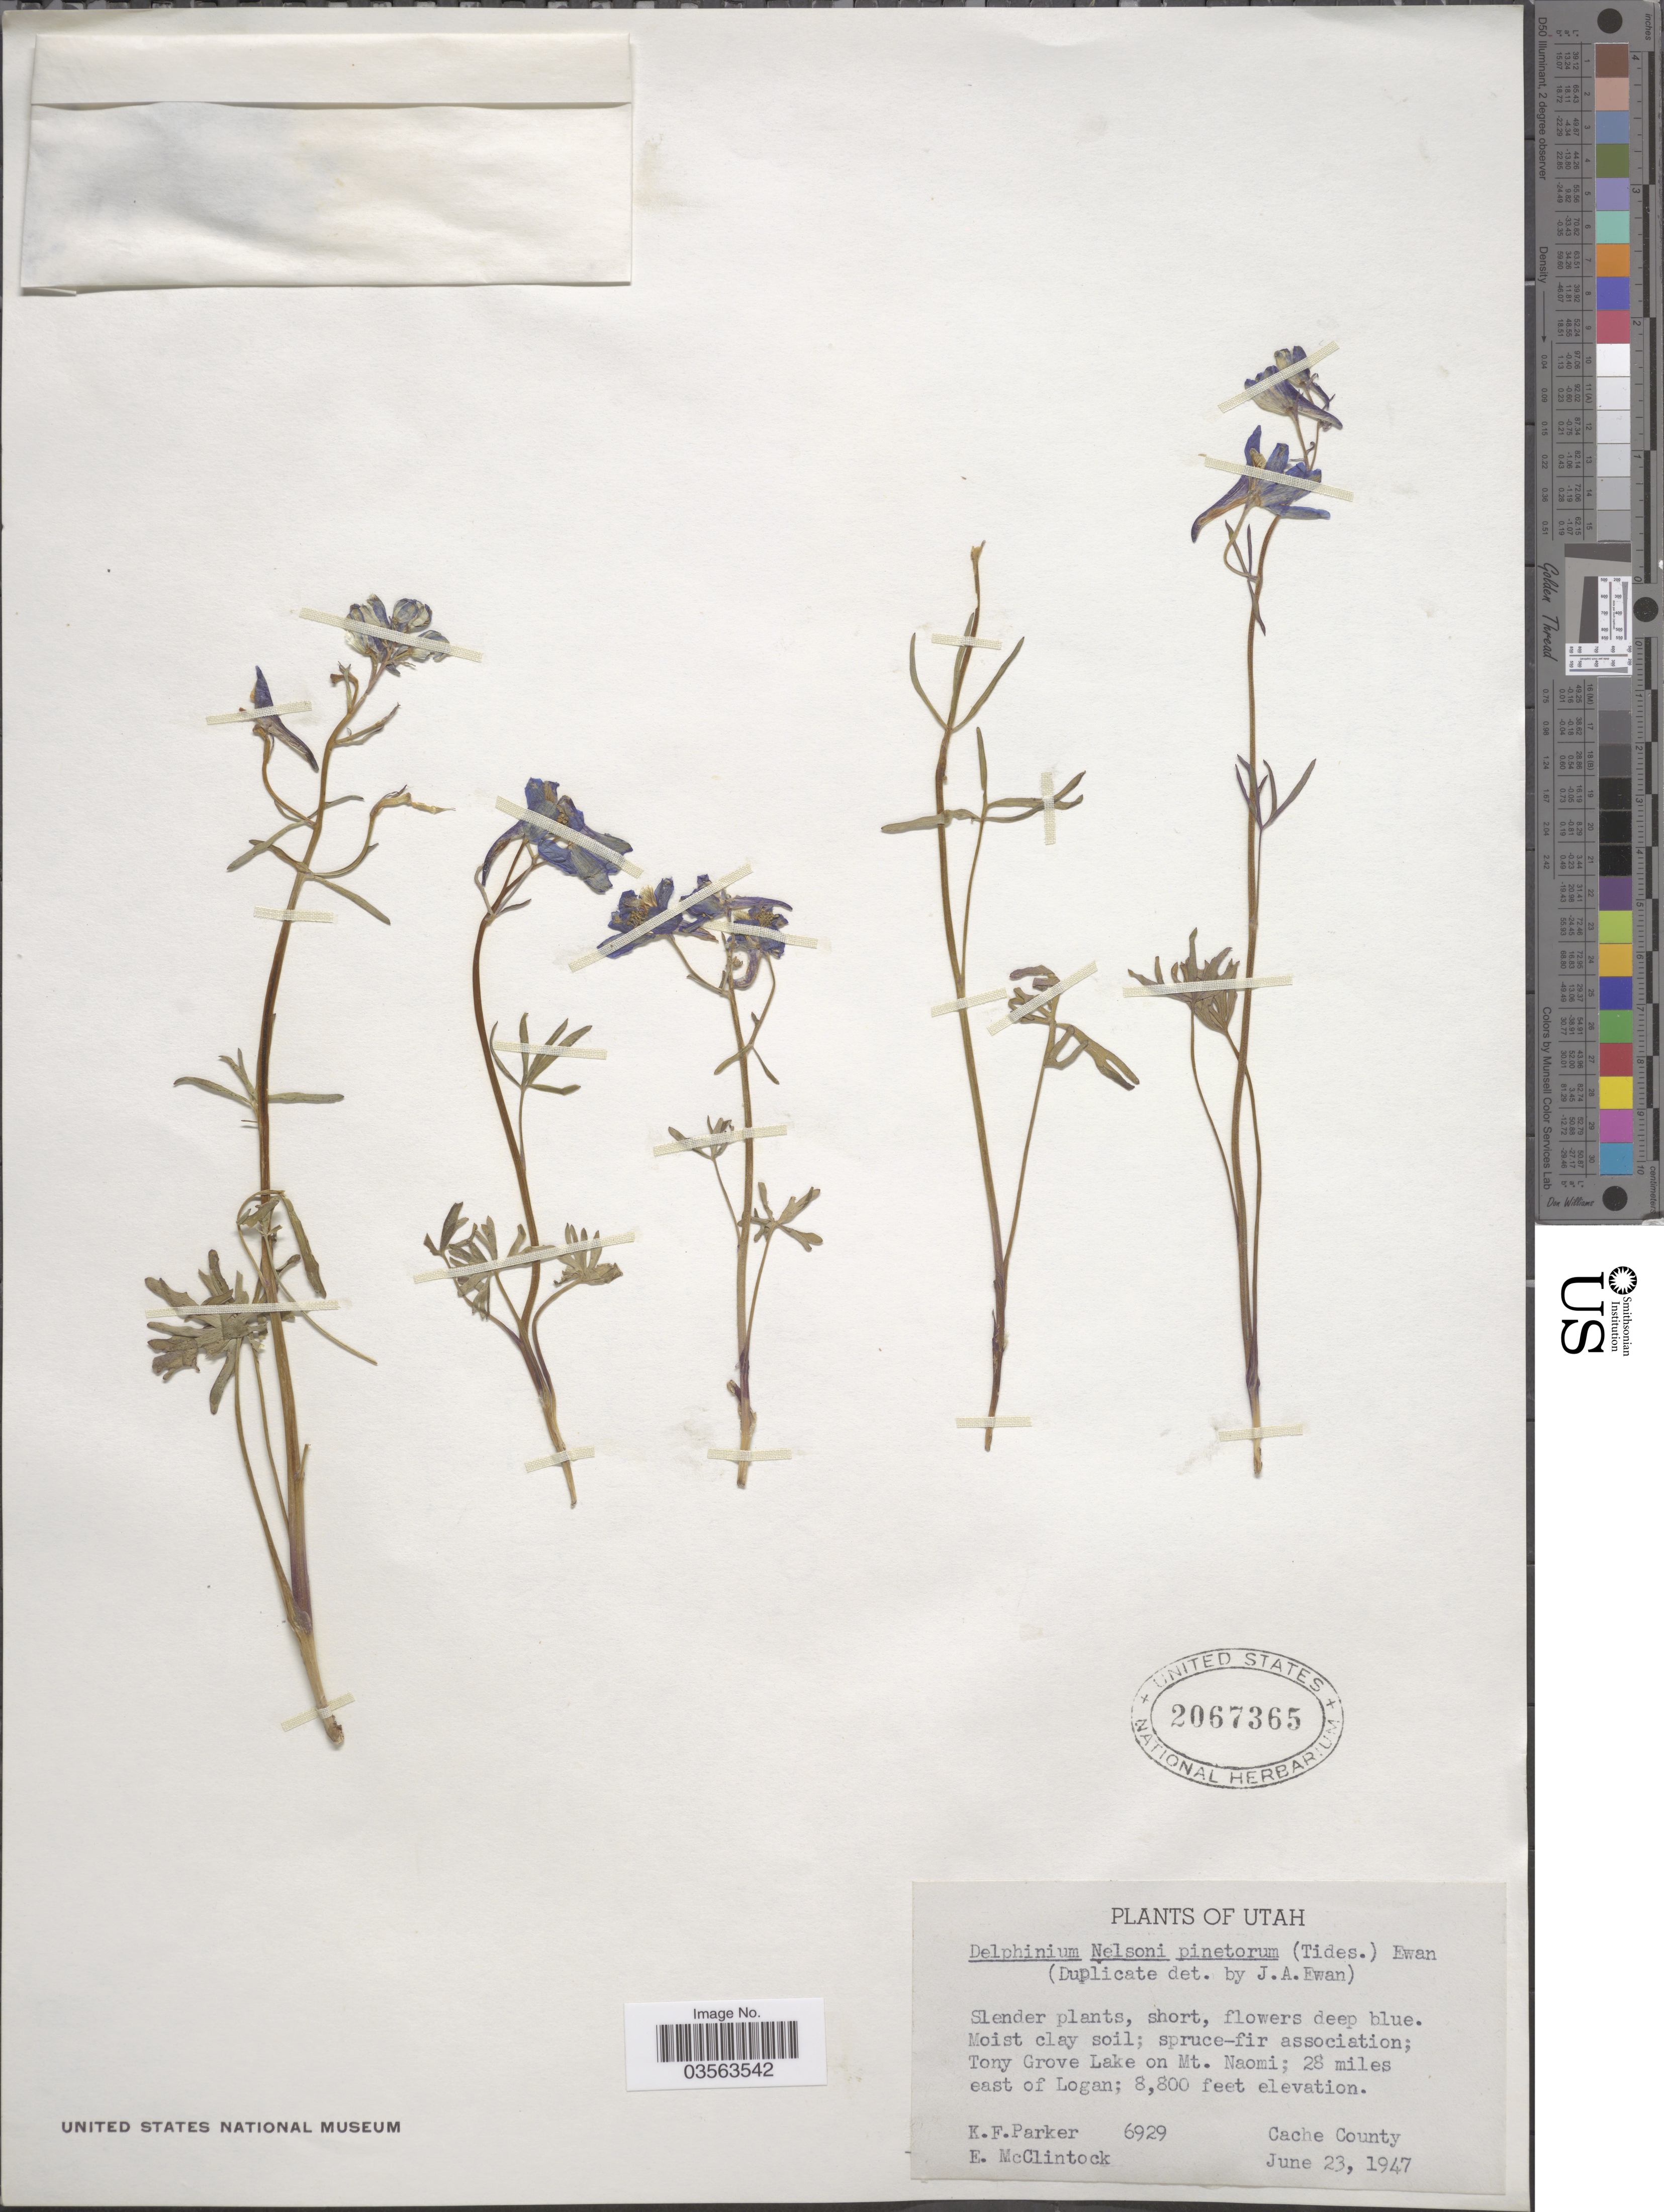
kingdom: Plantae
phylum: Tracheophyta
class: Magnoliopsida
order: Ranunculales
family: Ranunculaceae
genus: Delphinium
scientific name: Delphinium nelsonii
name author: Greene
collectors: K. F. Parker & E. McClintock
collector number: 6929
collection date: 1947-06-23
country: United States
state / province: Utah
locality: Tony Grove Lake on Mt. Naomi; 28 miles east of Logan. Cache County.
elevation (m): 2682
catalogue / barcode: US 2067365